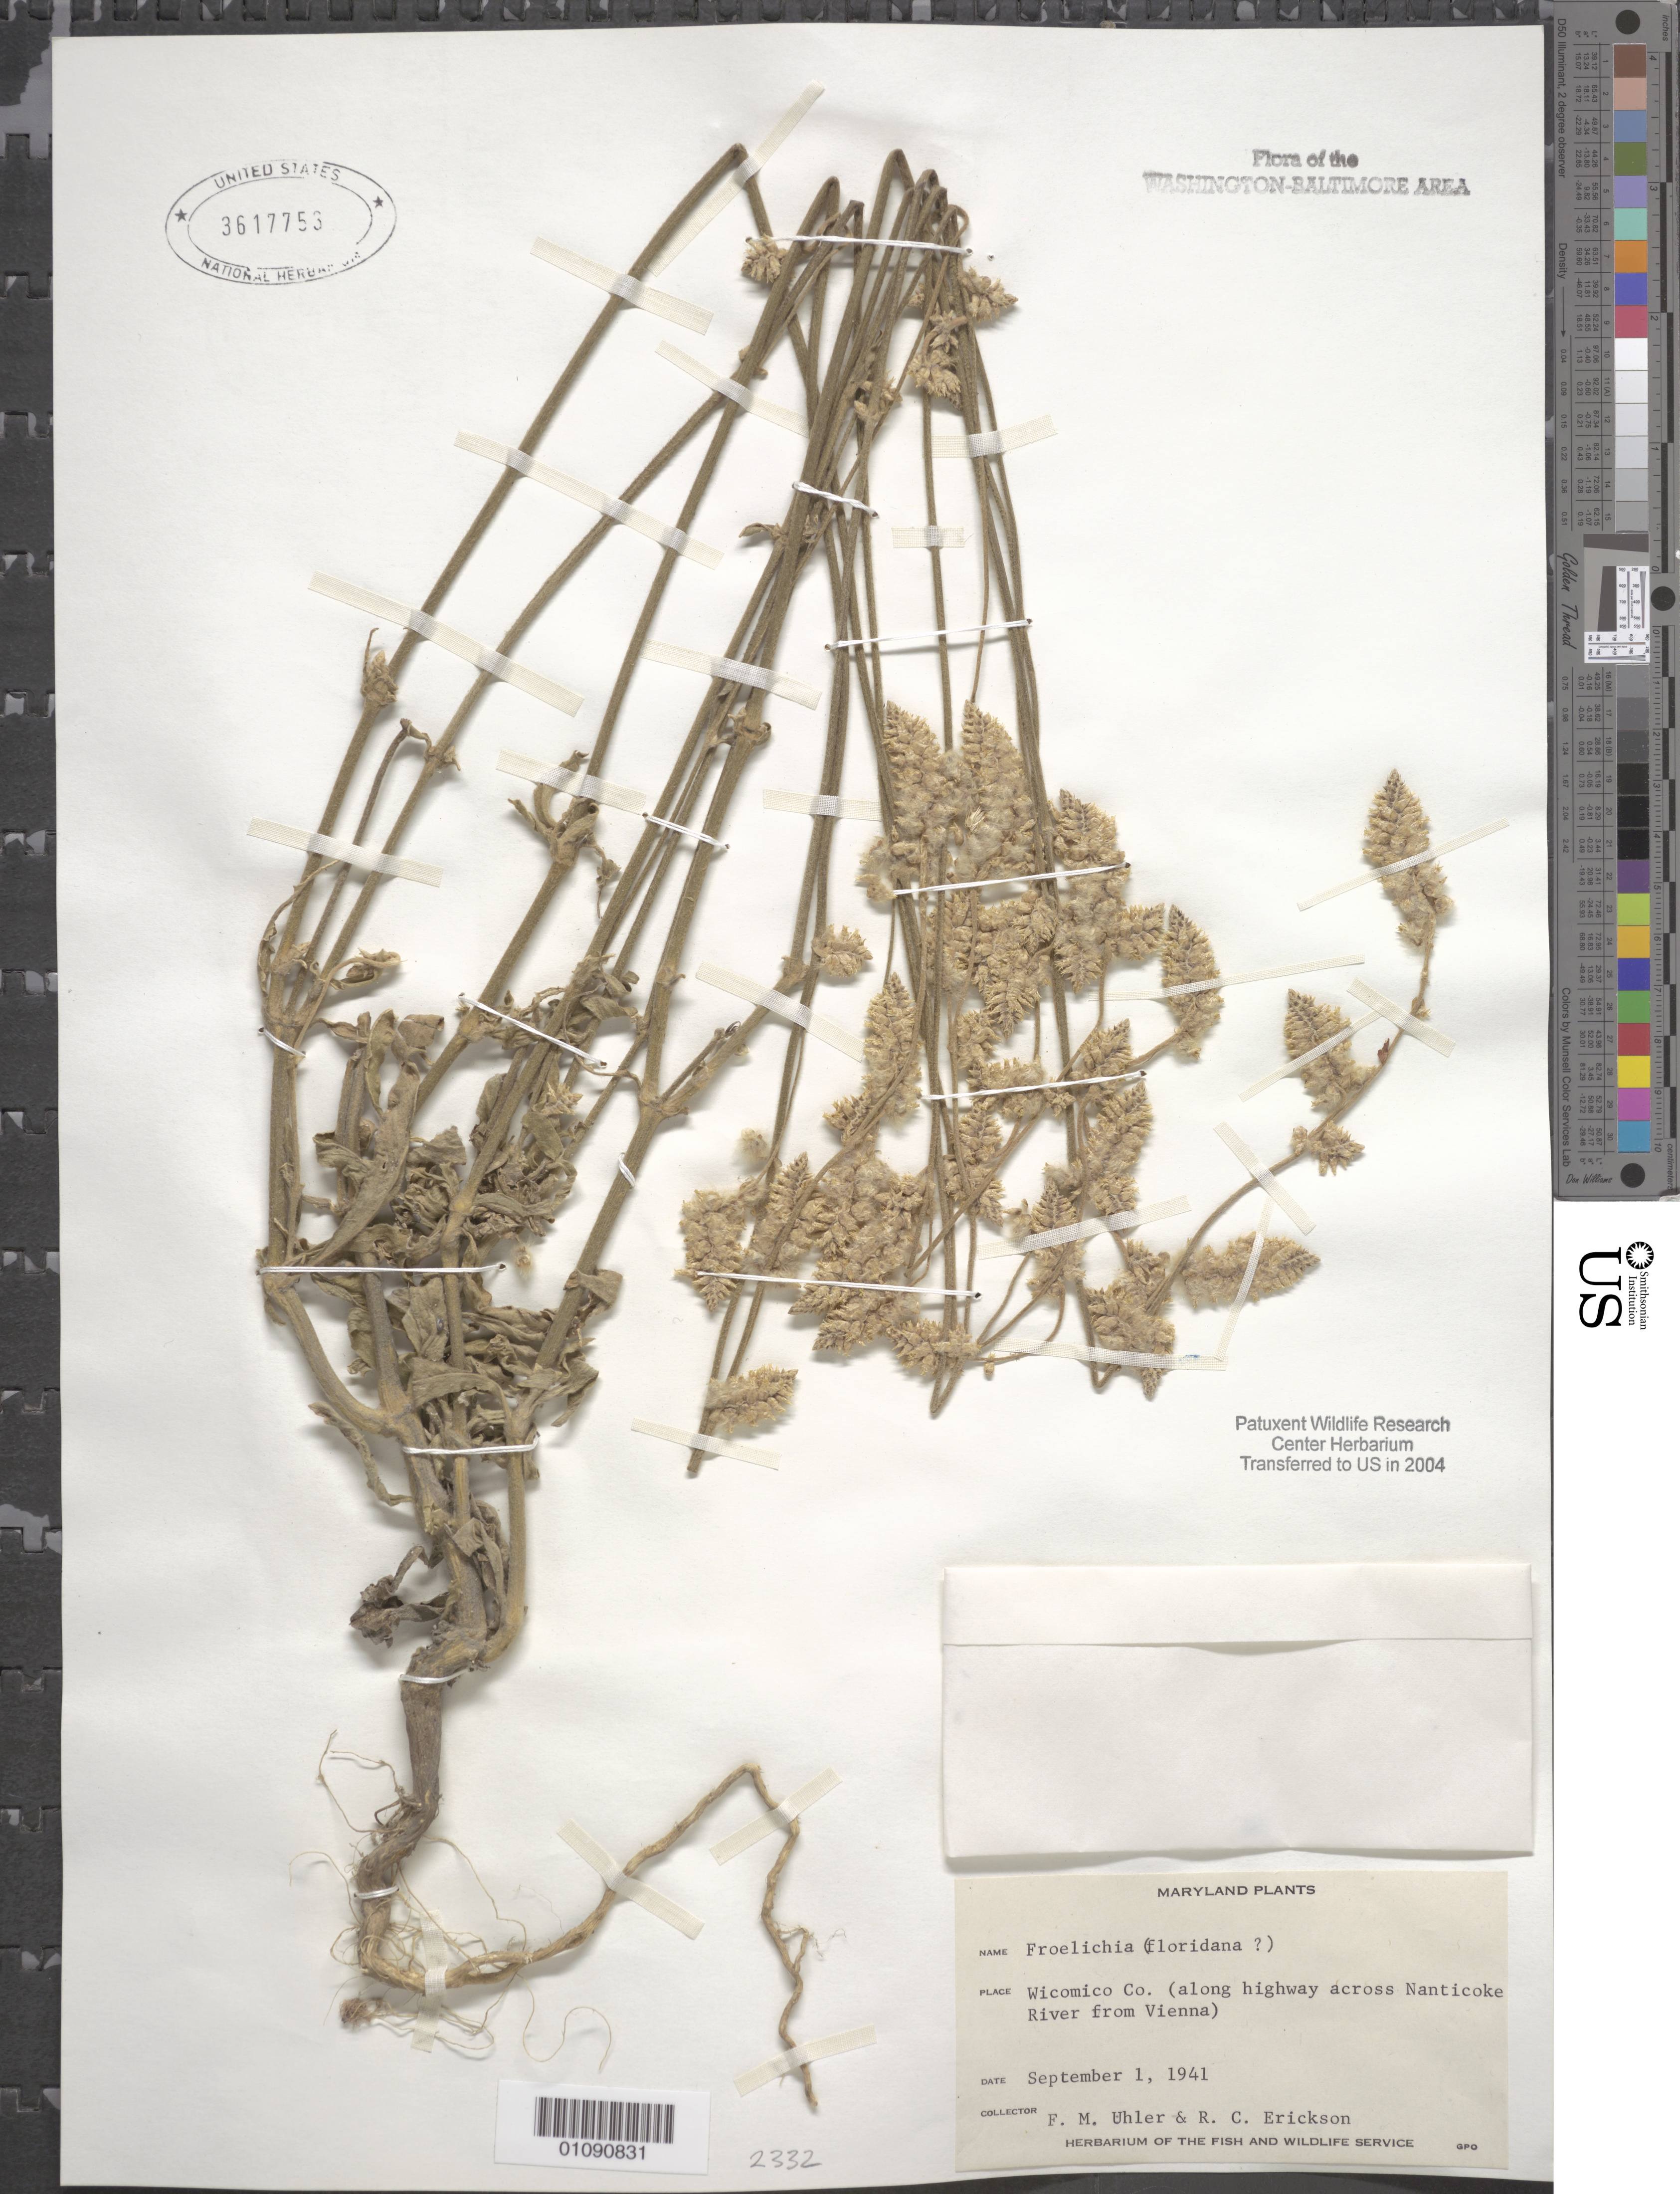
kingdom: Plantae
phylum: Tracheophyta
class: Magnoliopsida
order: Caryophyllales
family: Amaranthaceae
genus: Froelichia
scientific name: Froelichia sp.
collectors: F. M. Uhler & R. Erickson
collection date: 1941-09-01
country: United States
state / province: Maryland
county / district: Wicomico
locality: Along highway across Nanticoke River from Vienna.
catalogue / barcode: US 3617753